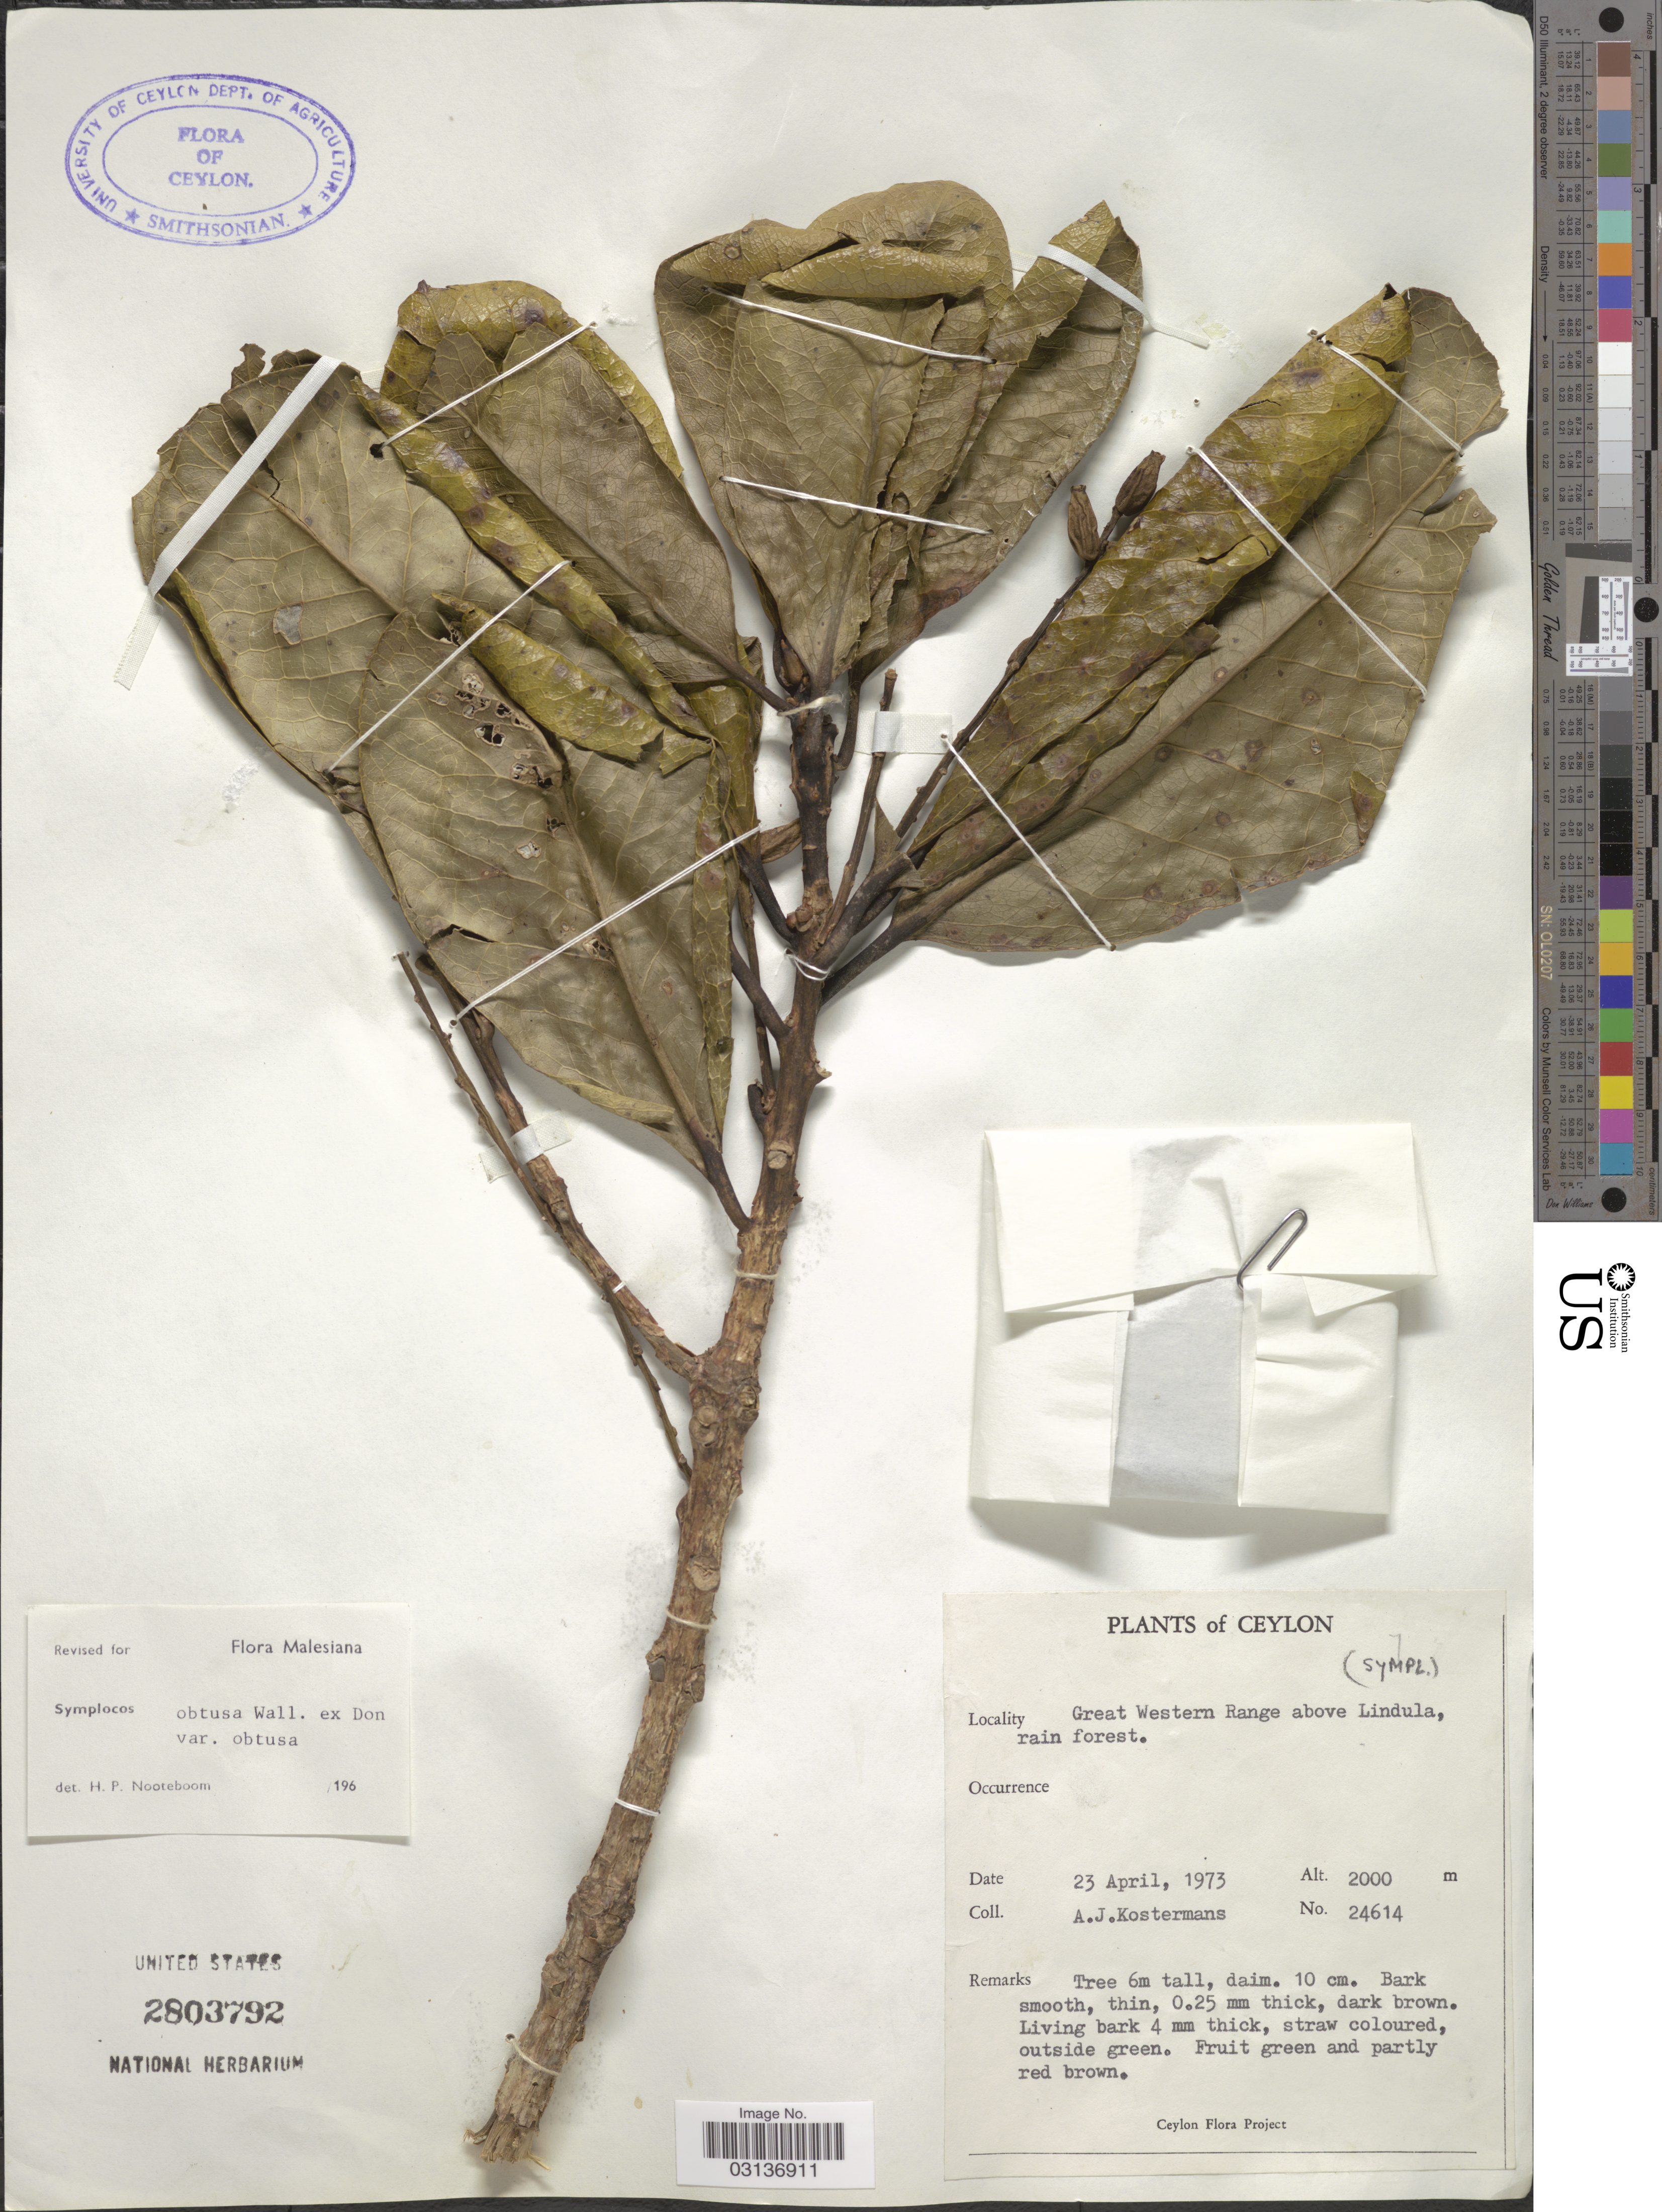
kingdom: Plantae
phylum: Tracheophyta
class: Magnoliopsida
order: Ericales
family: Symplocaceae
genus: Symplocos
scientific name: Symplocos obtusa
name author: Wall. ex G. Don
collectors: A. J. G. Kostermans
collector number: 24614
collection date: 1973-04-23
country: Sri Lanka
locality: Ceylon. Great Western Range above Lindula, rain foreest.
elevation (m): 2000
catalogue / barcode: US 2803792